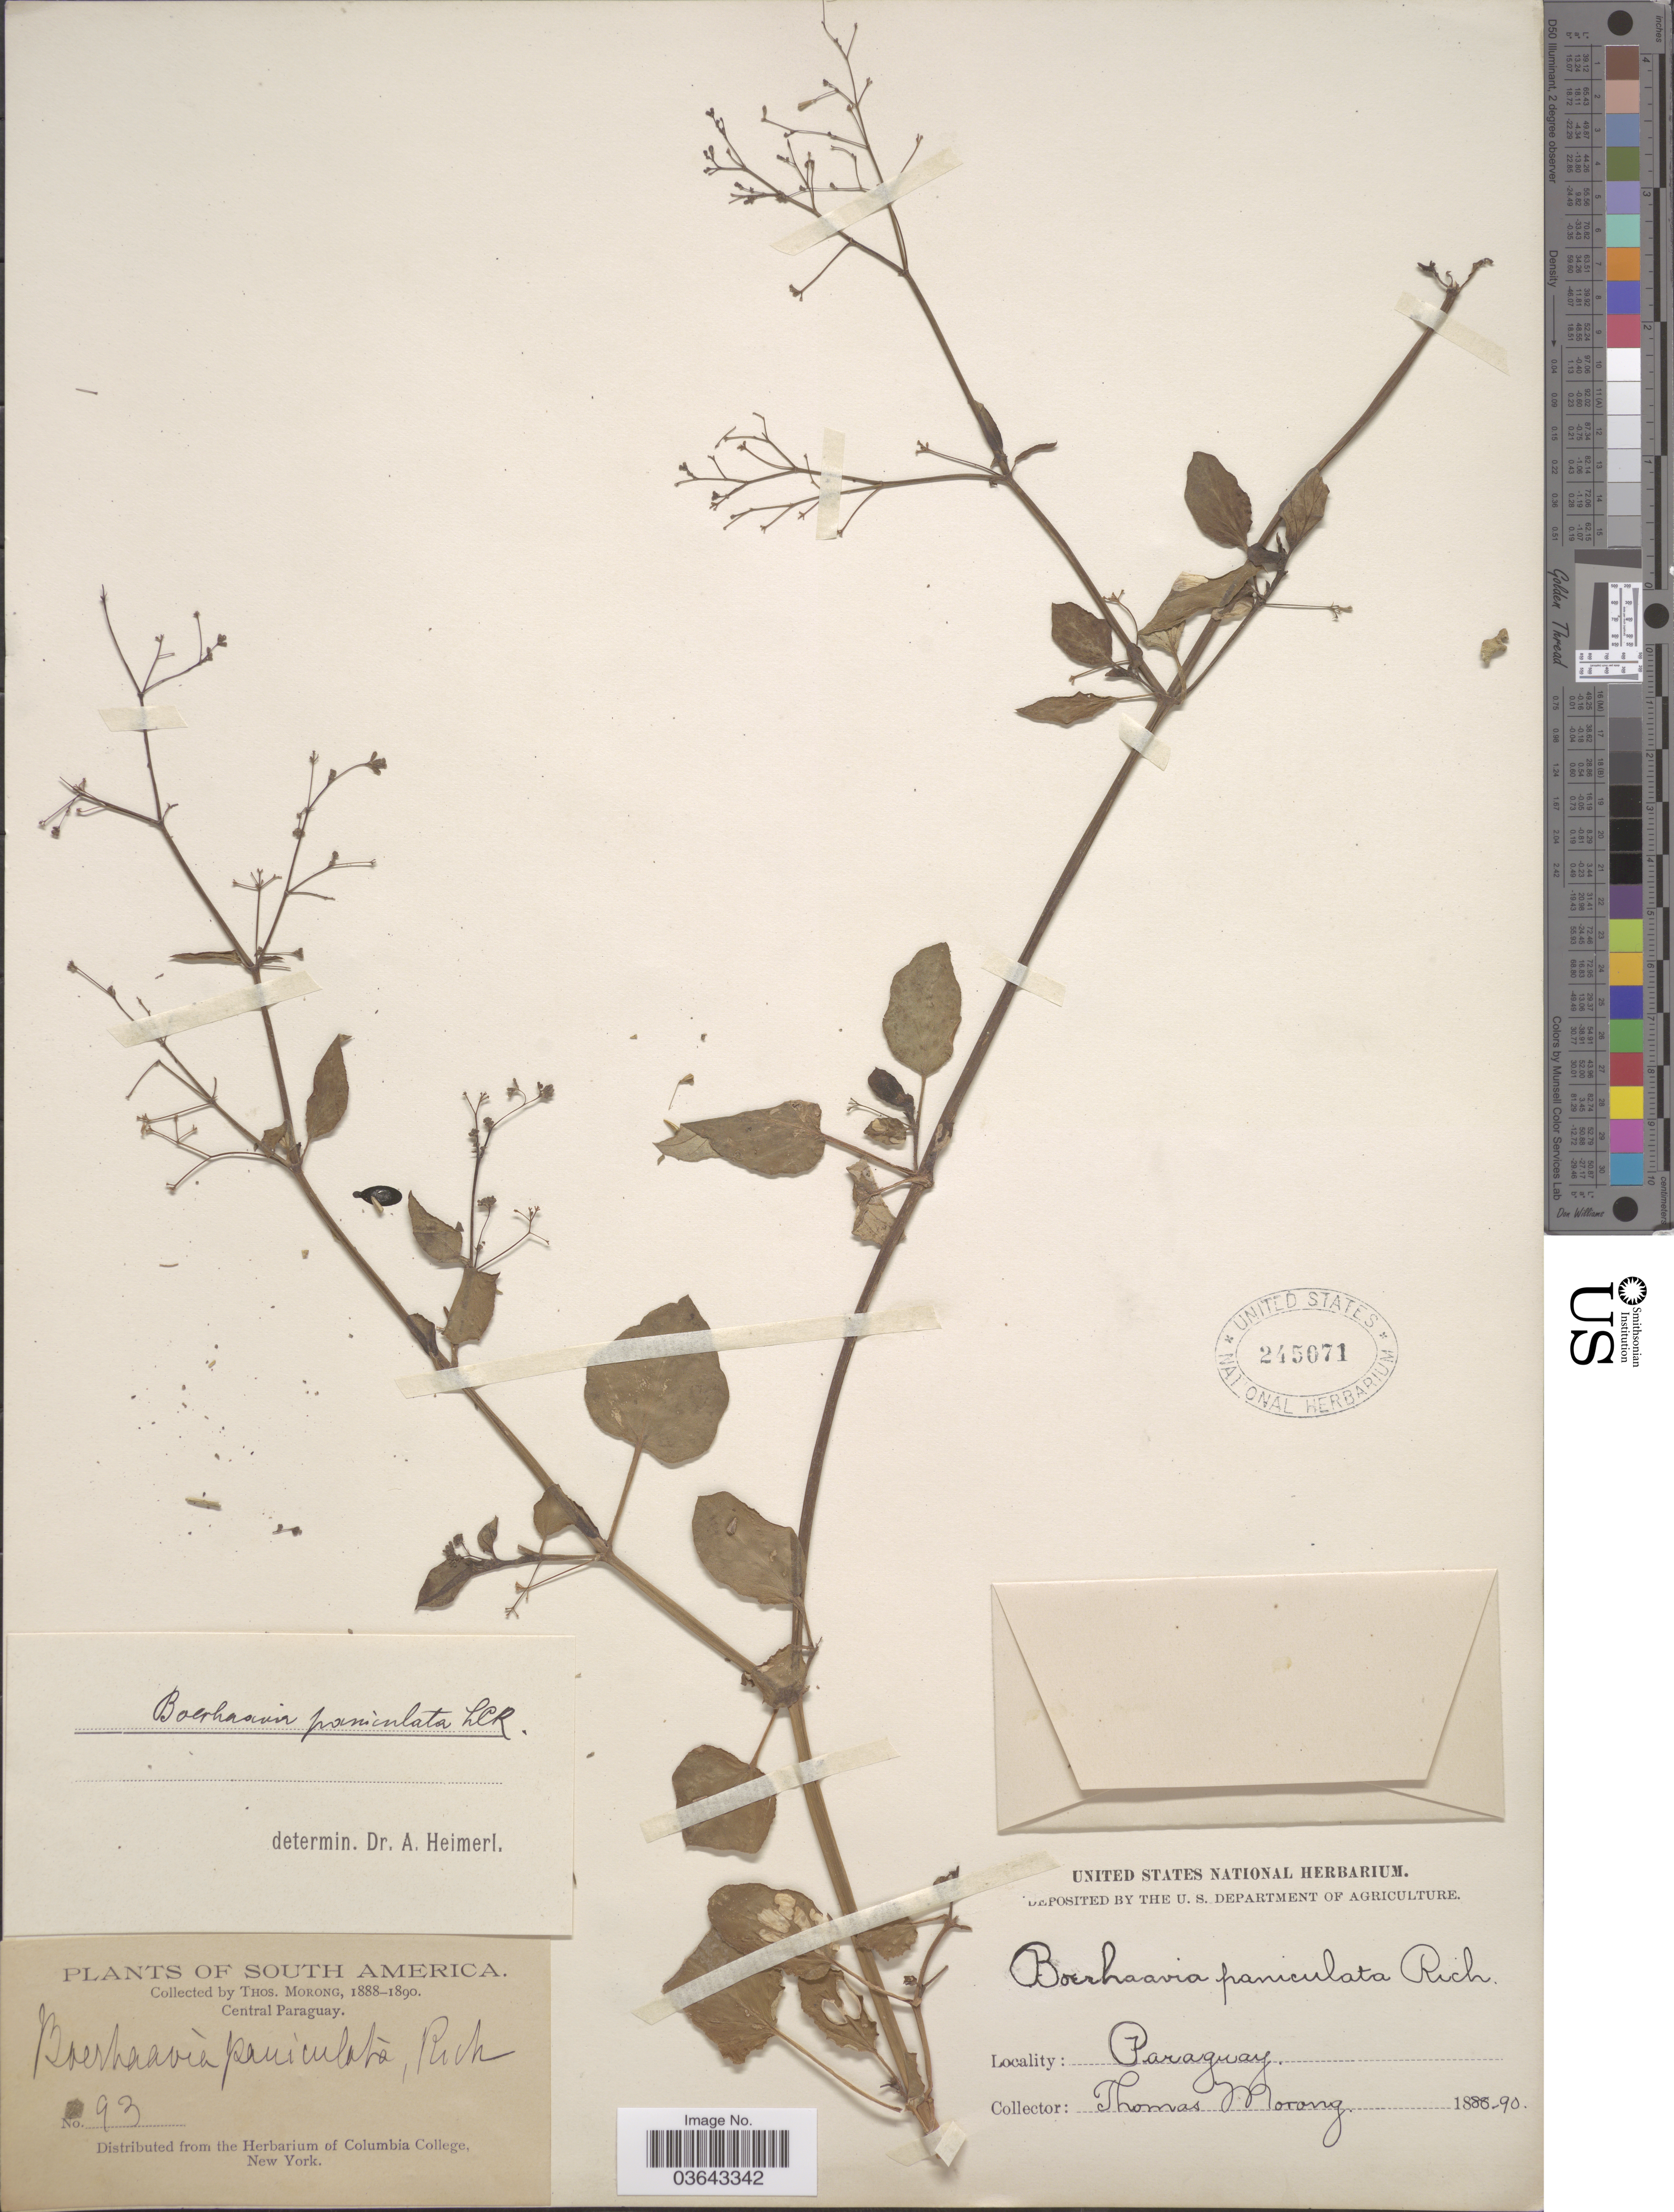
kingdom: Plantae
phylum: Tracheophyta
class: Magnoliopsida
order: Caryophyllales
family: Nyctaginaceae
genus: Boerhavia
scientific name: Boerhavia diffusa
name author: L.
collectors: ex herb. T. Morong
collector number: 93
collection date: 1888/1890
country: Paraguay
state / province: Central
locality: Central Paraguay.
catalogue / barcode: US 245071